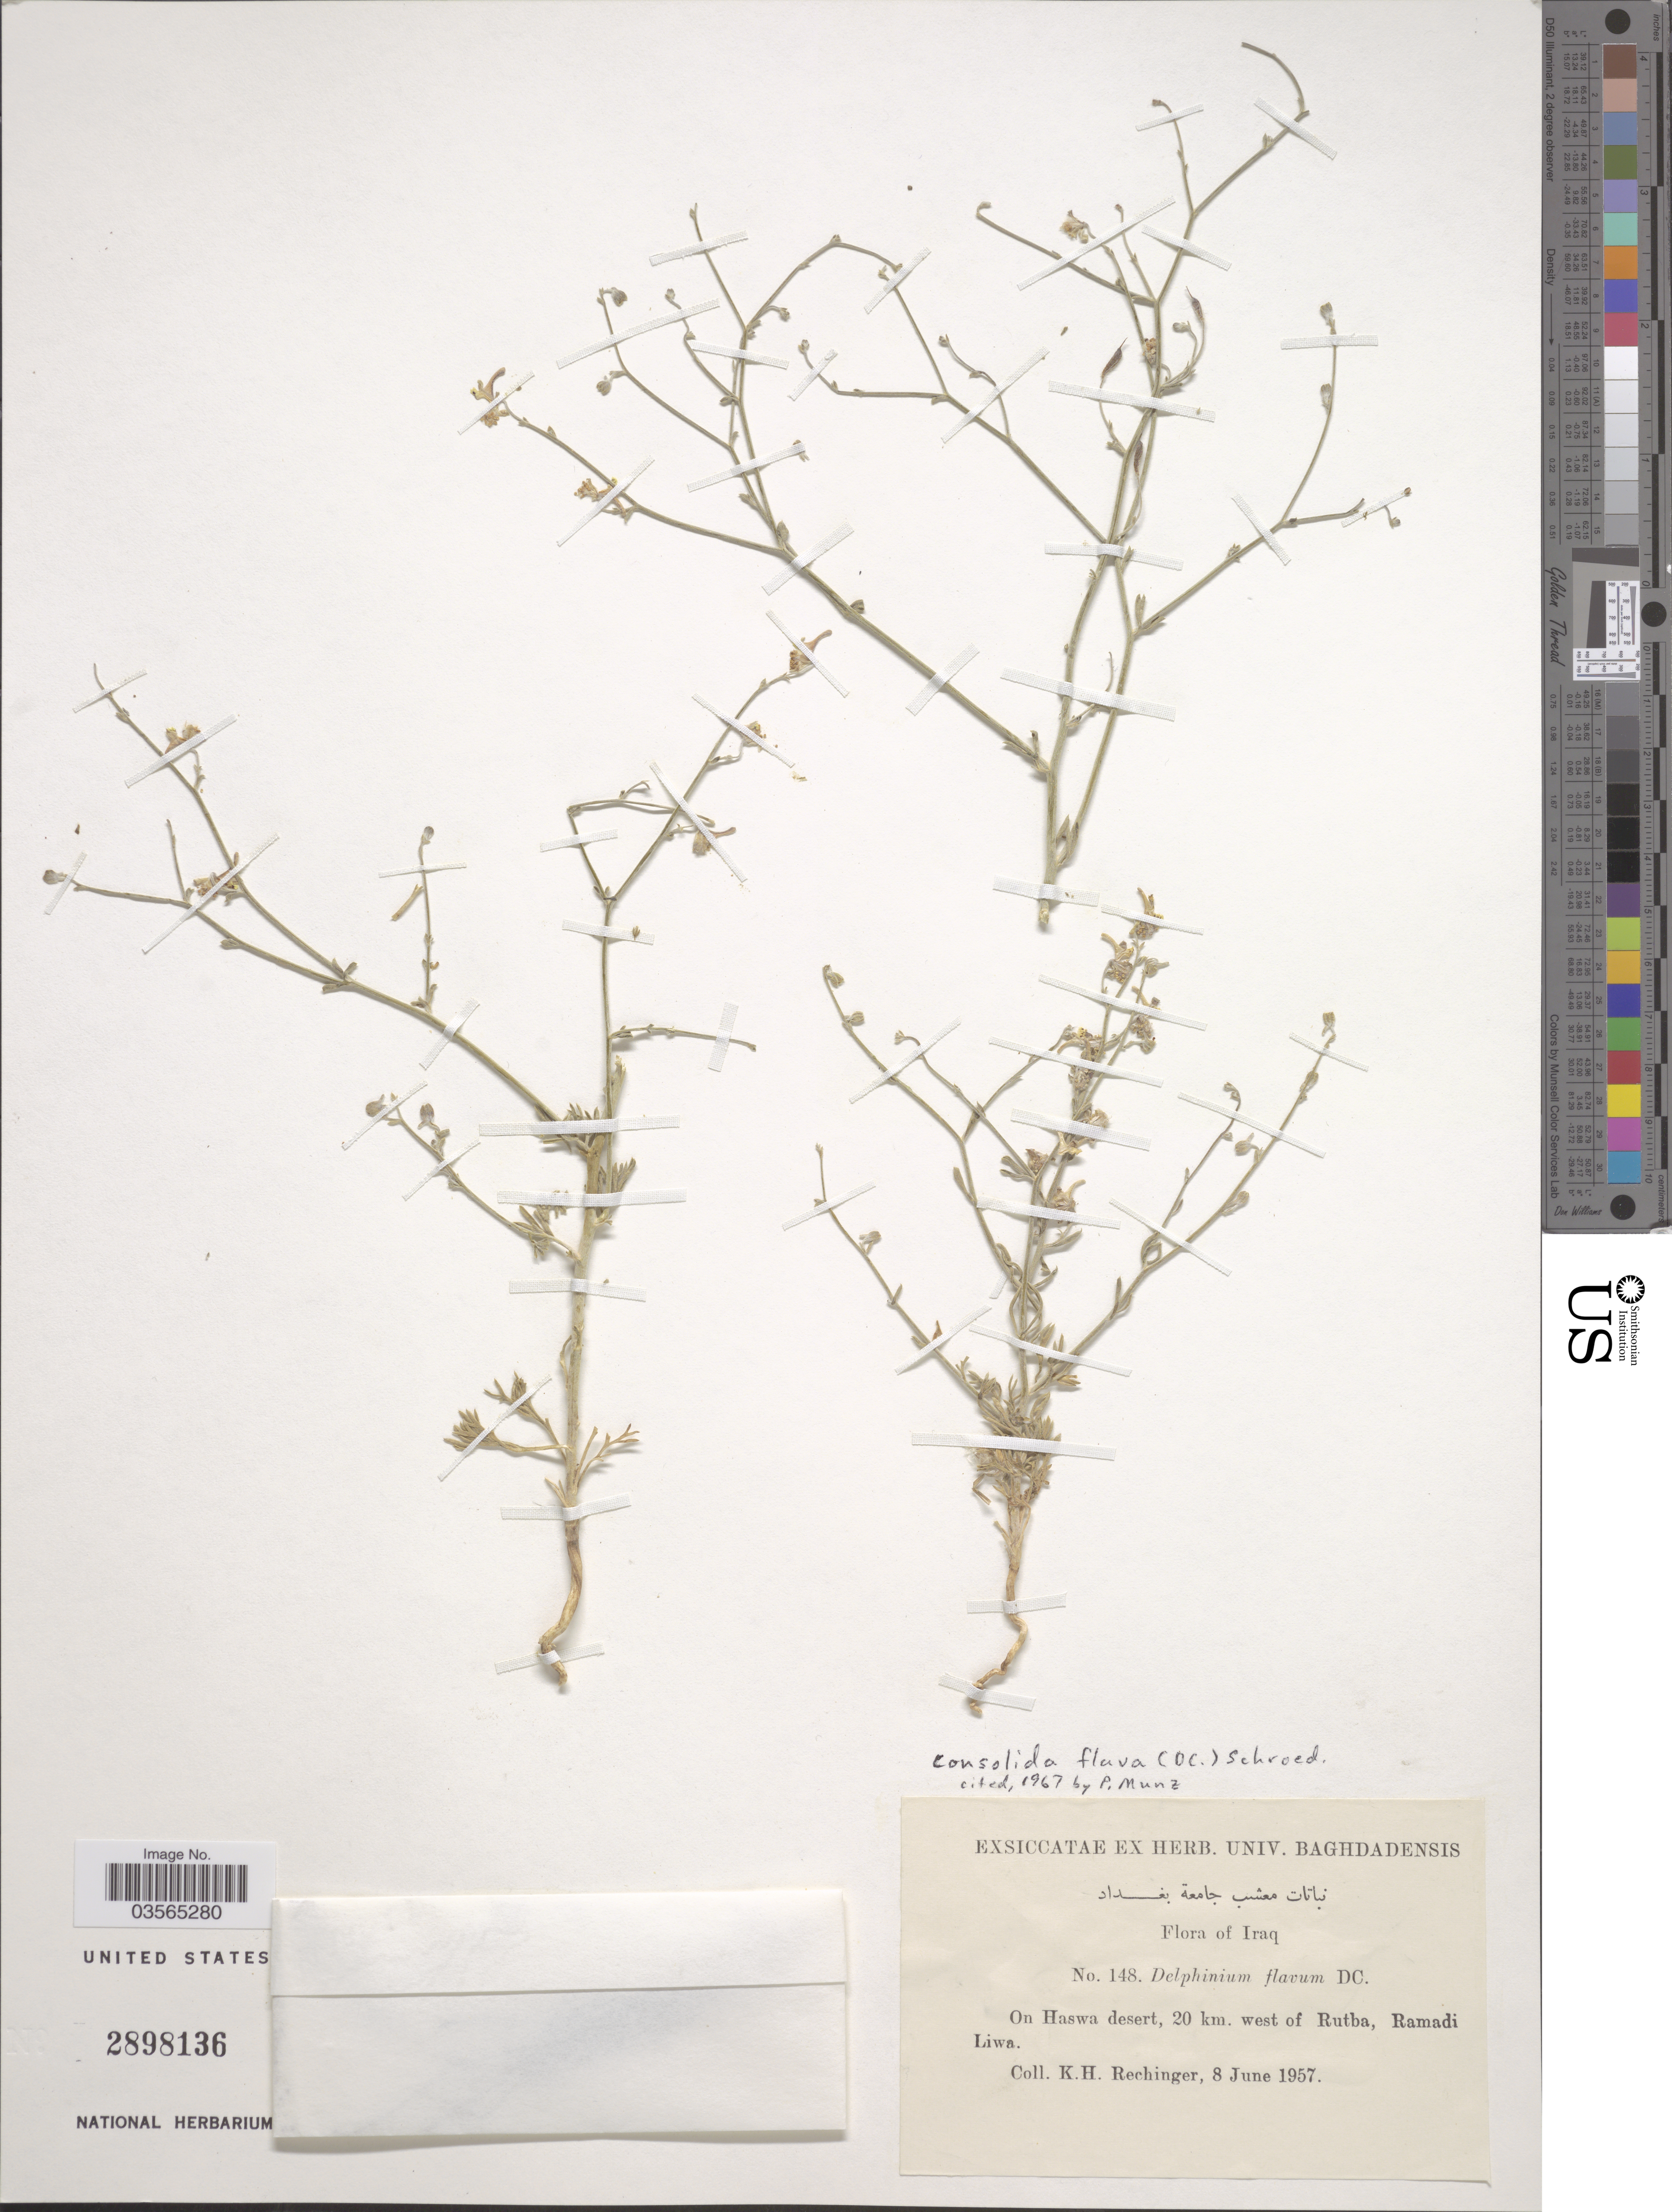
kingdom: Plantae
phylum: Tracheophyta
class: Magnoliopsida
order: Ranunculales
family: Ranunculaceae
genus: Delphinium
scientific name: Delphinium flavum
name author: DC.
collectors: K. H. Rechinger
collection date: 1957-06-08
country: Iraq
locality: On Haswa desert, 20 km. west of Rutba, Ramadi Liwa.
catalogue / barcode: US 2898136